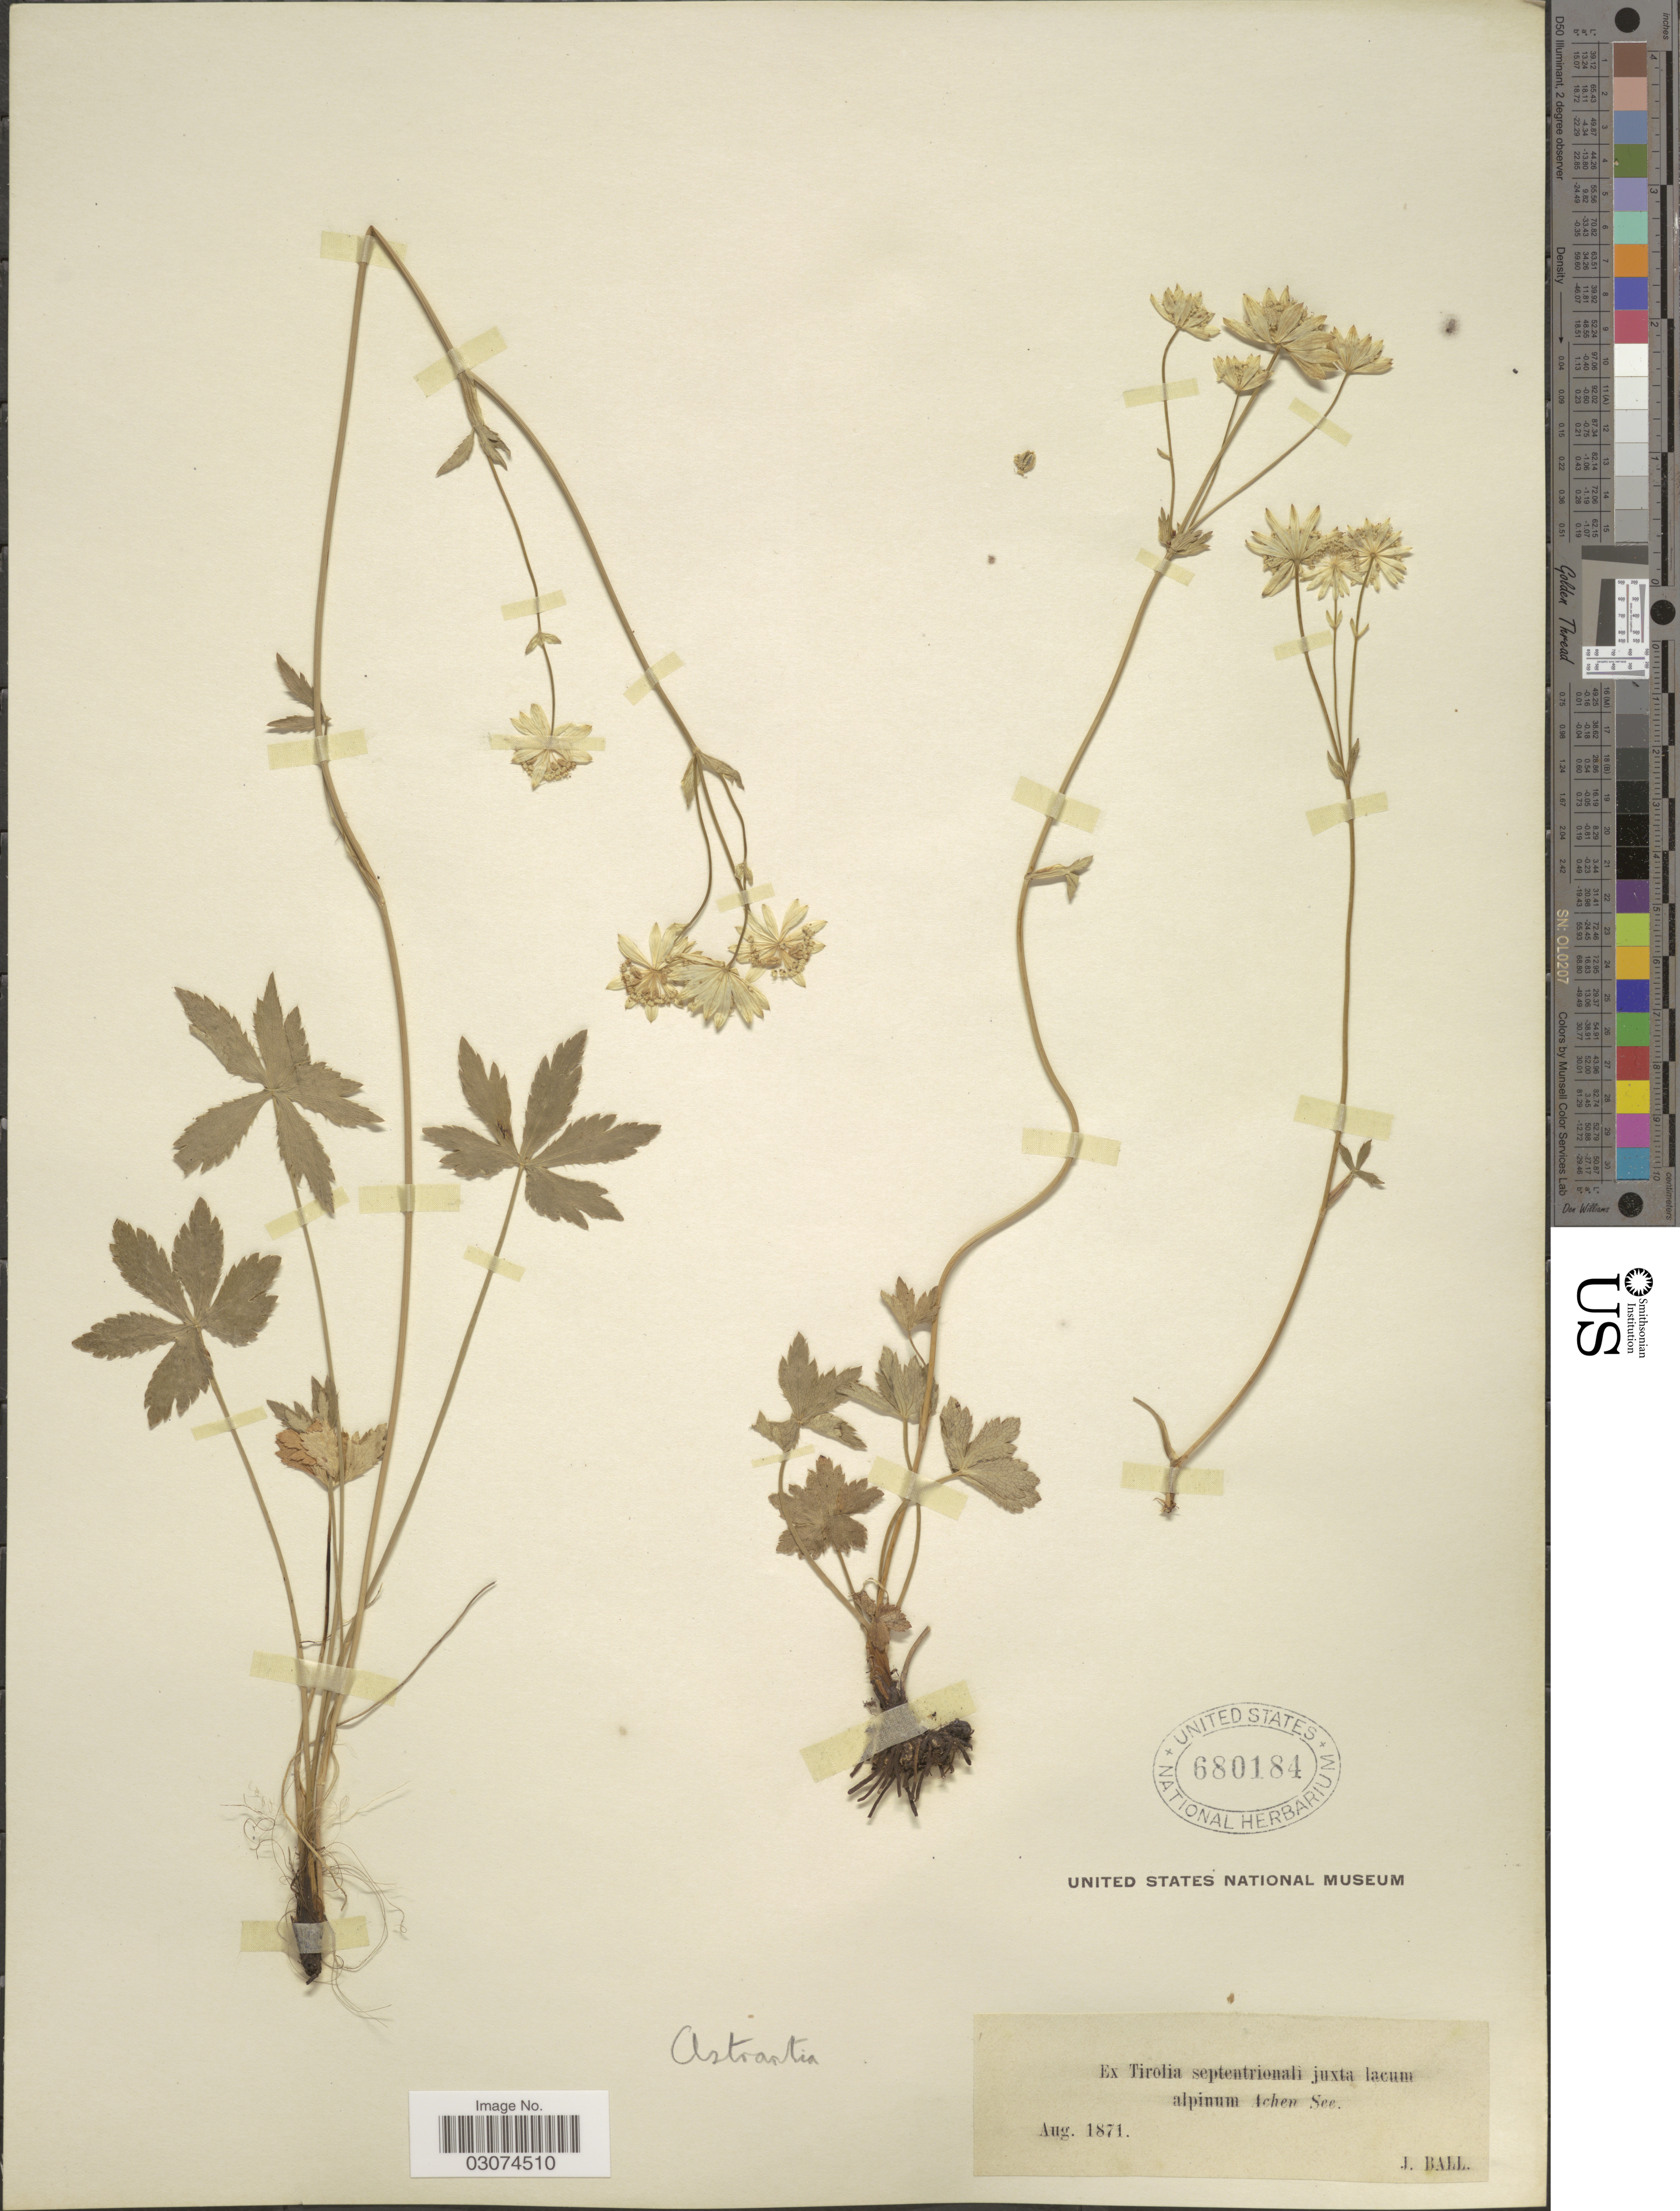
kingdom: Plantae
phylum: Tracheophyta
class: Magnoliopsida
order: Apiales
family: Apiaceae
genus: Astrantia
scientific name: Astrantia sp.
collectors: J. Ball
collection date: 1871-08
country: Austria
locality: Ex Tirolia septentrionali juxta lacum alpinum Achen See.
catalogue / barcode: US 680184